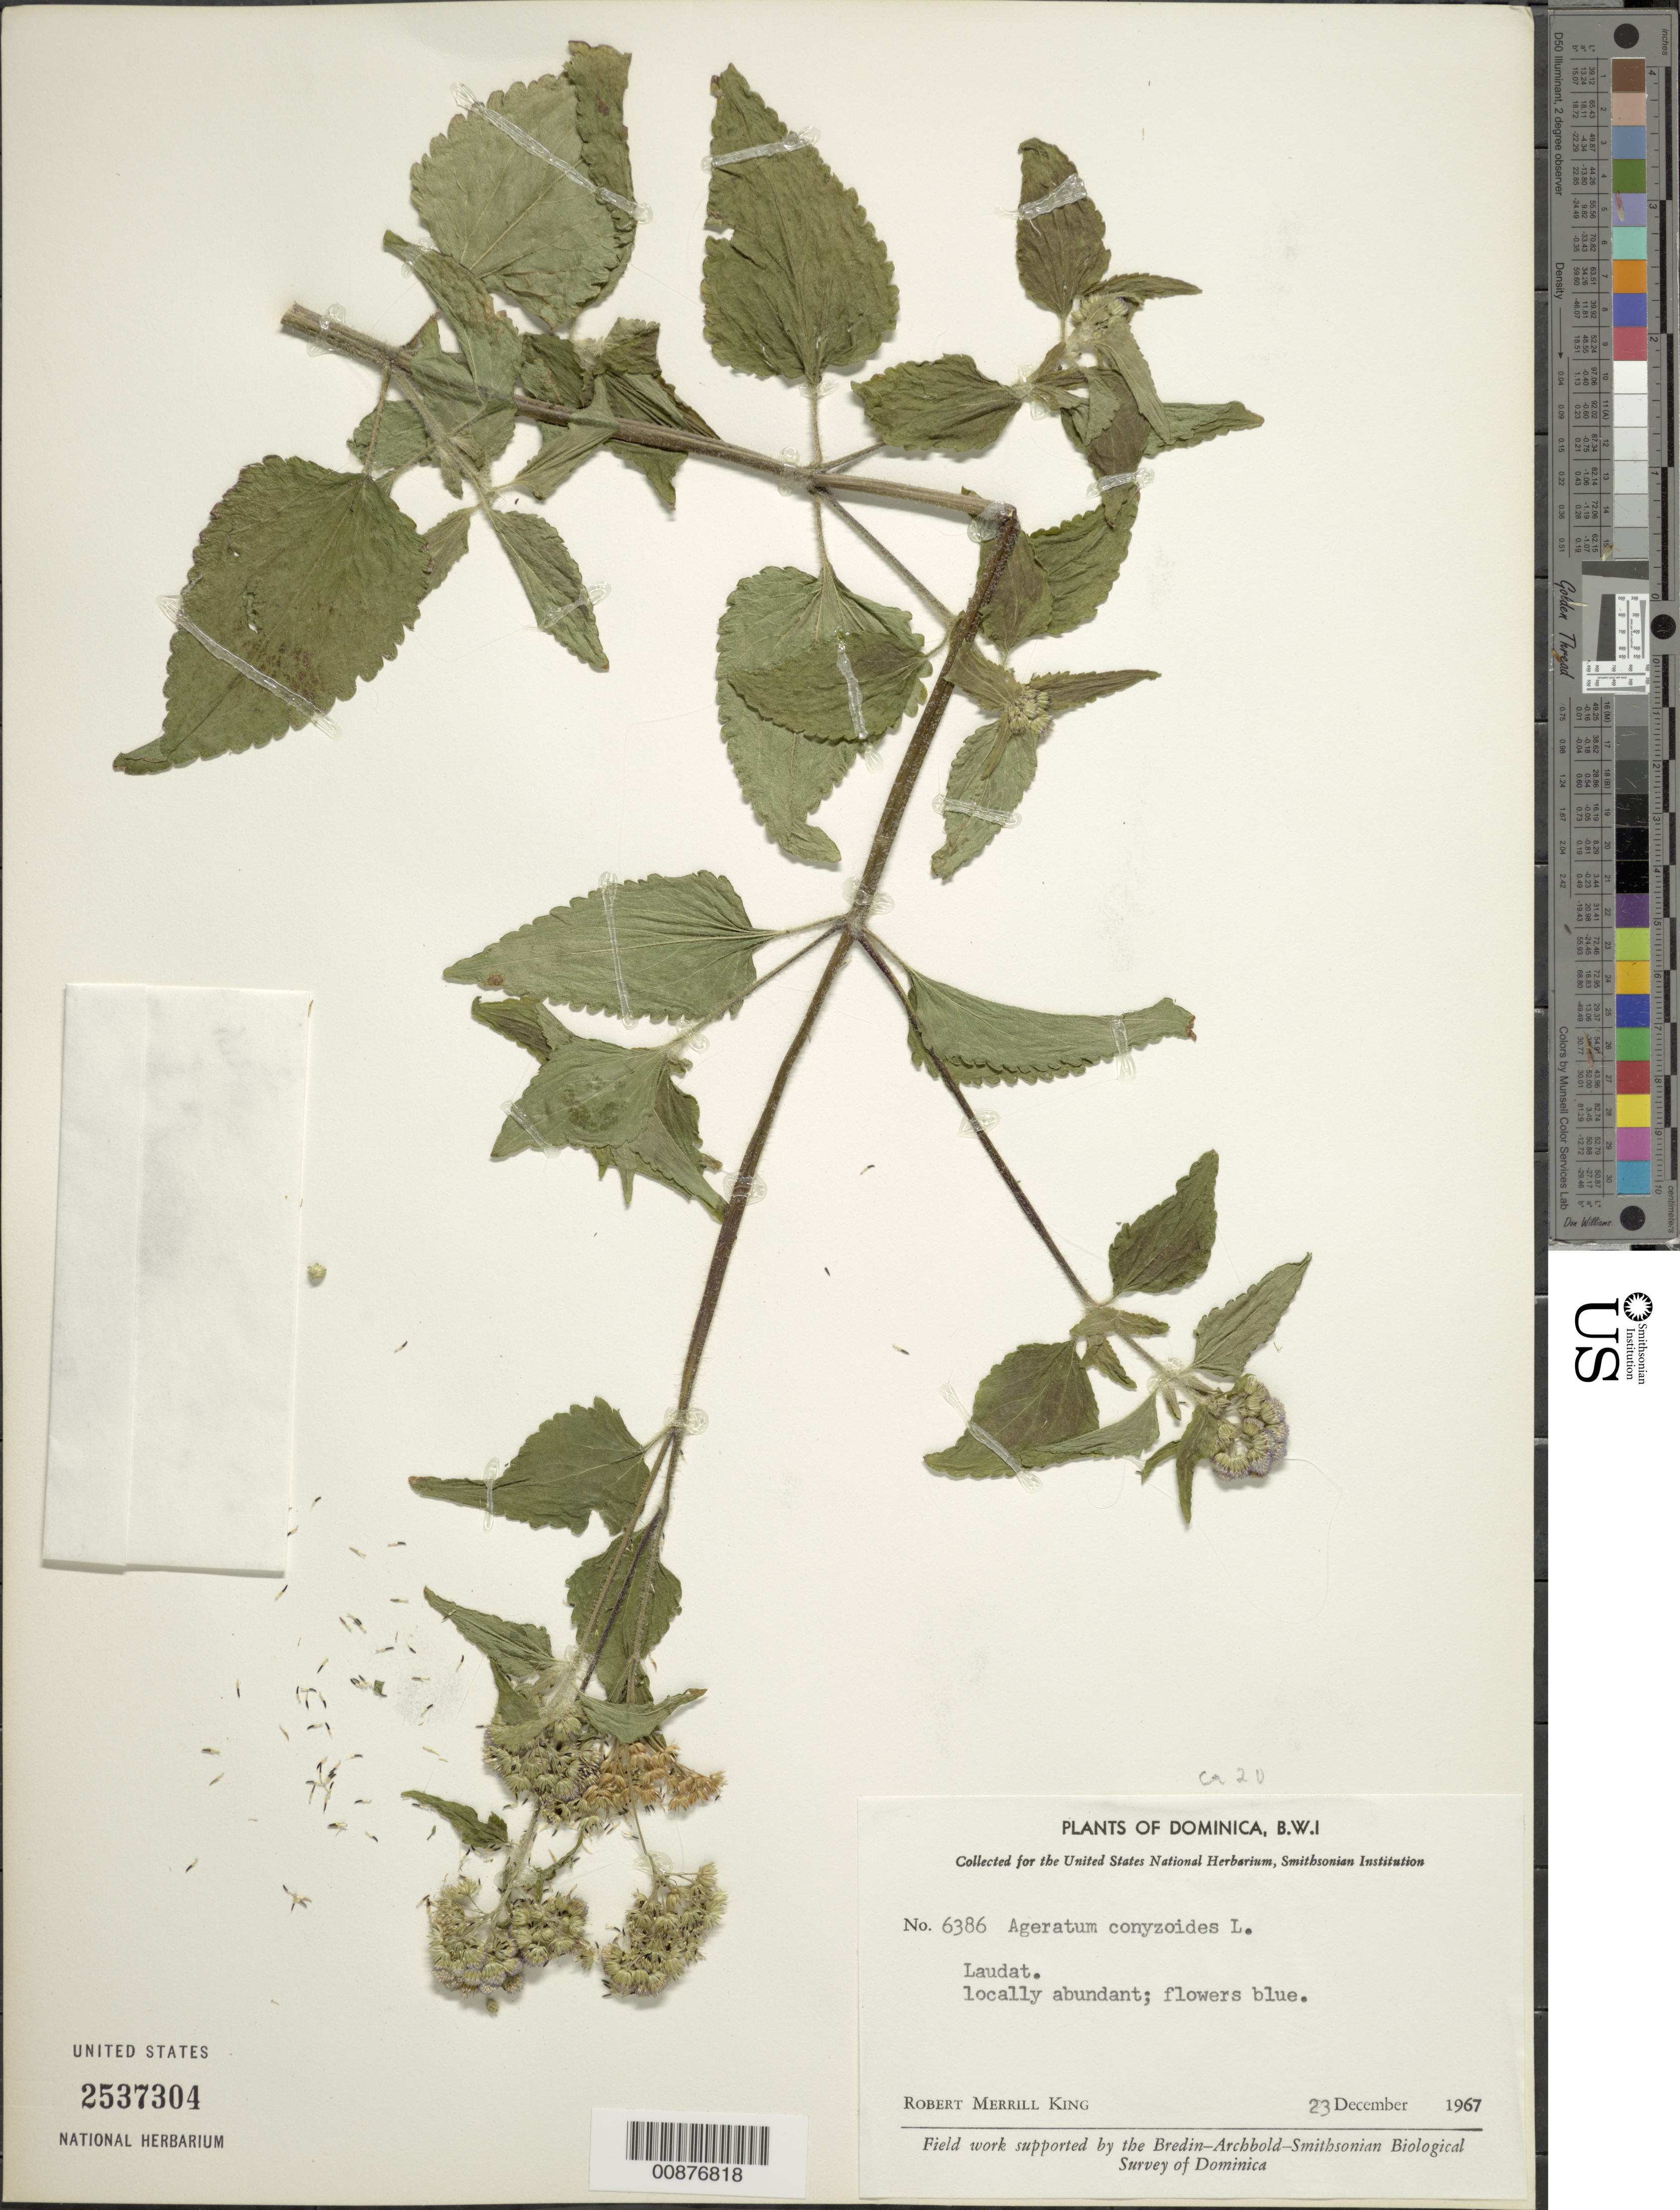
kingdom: Plantae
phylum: Tracheophyta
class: Magnoliopsida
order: Asterales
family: Asteraceae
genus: Ageratum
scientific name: Ageratum conyzoides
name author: L.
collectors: R. M. King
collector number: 6386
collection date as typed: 23 Dec 1967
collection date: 1967-12-23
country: Dominica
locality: Laudat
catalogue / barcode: US 2537304